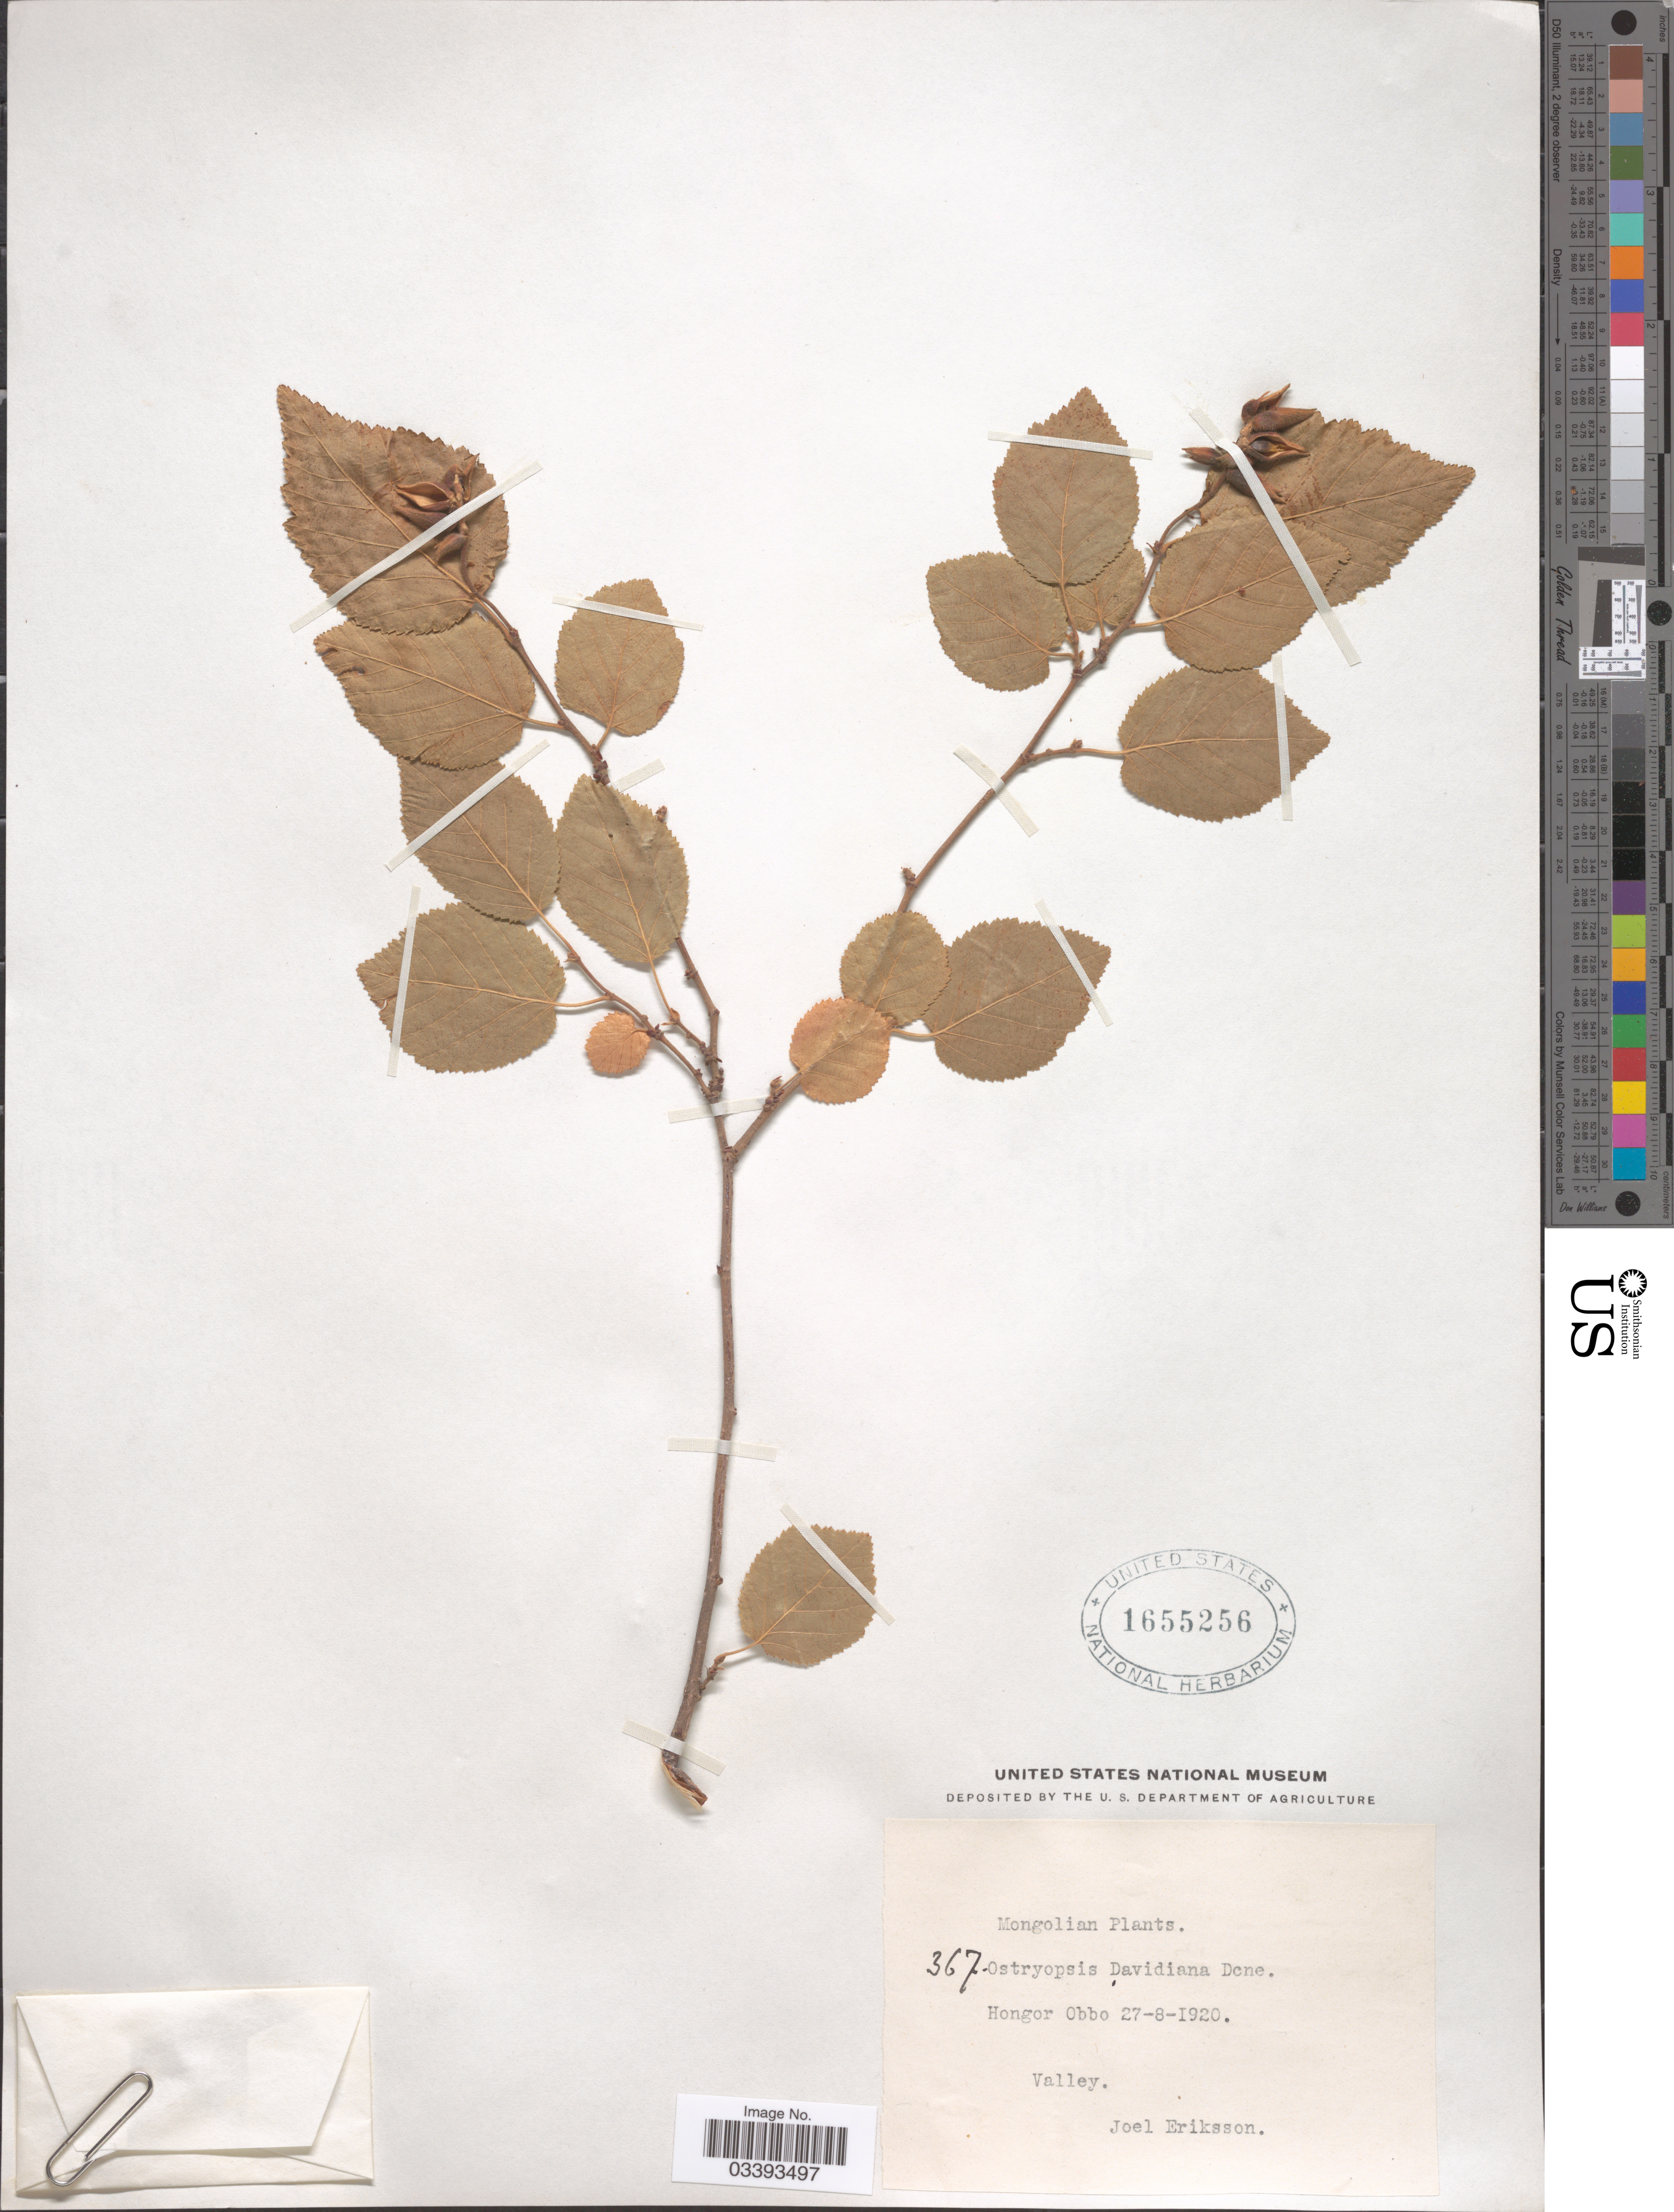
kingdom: Plantae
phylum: Tracheophyta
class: Magnoliopsida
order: Fagales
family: Betulaceae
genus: Ostryopsis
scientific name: Ostryopsis davidiana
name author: Decne.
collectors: J. Eriksson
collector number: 367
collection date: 1920-08-27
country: Mongolia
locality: Hongor Obbo. Valley.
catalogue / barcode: US 1655256